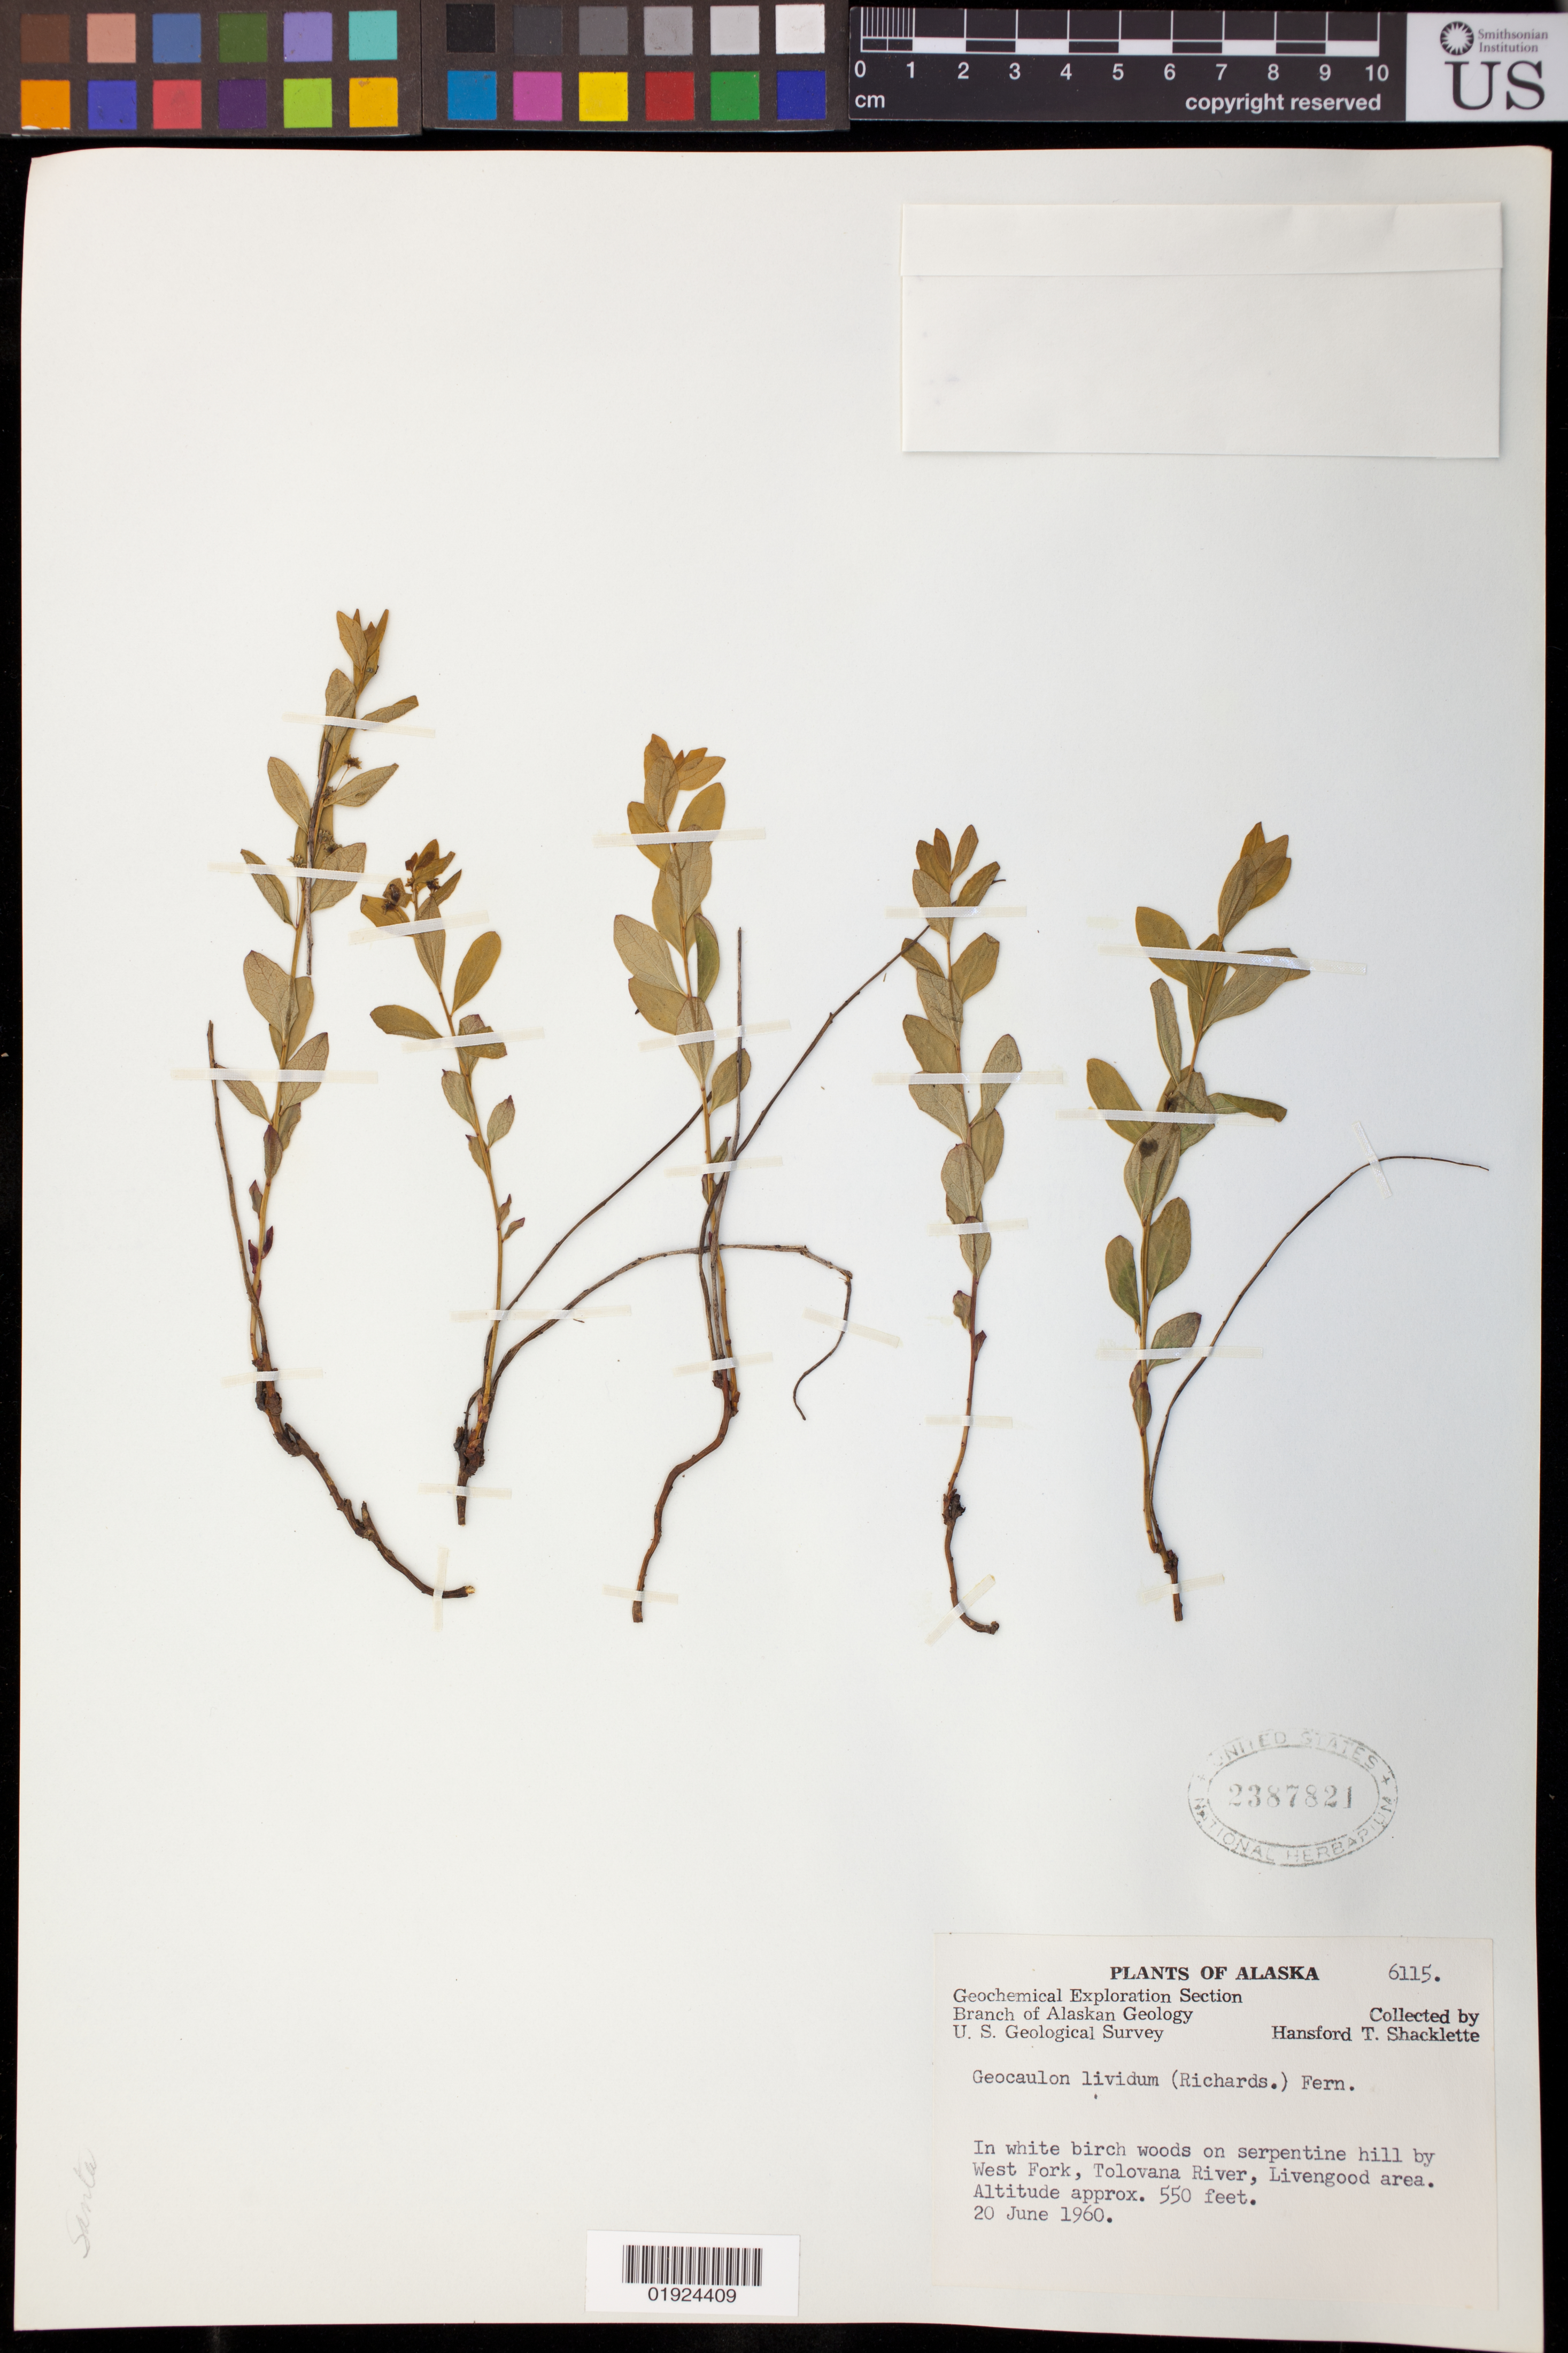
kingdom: Plantae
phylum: Tracheophyta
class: Magnoliopsida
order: Santalales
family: Comandraceae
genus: Geocaulon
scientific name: Geocaulon lividum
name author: (Richardson) Fernald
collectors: H. Shacklette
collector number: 6115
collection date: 1960-06-20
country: United States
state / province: Alaska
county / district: Yukon-Koyukuk C. A.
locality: West Fork, Tolovana River, Livengood area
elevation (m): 168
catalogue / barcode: US 2387821